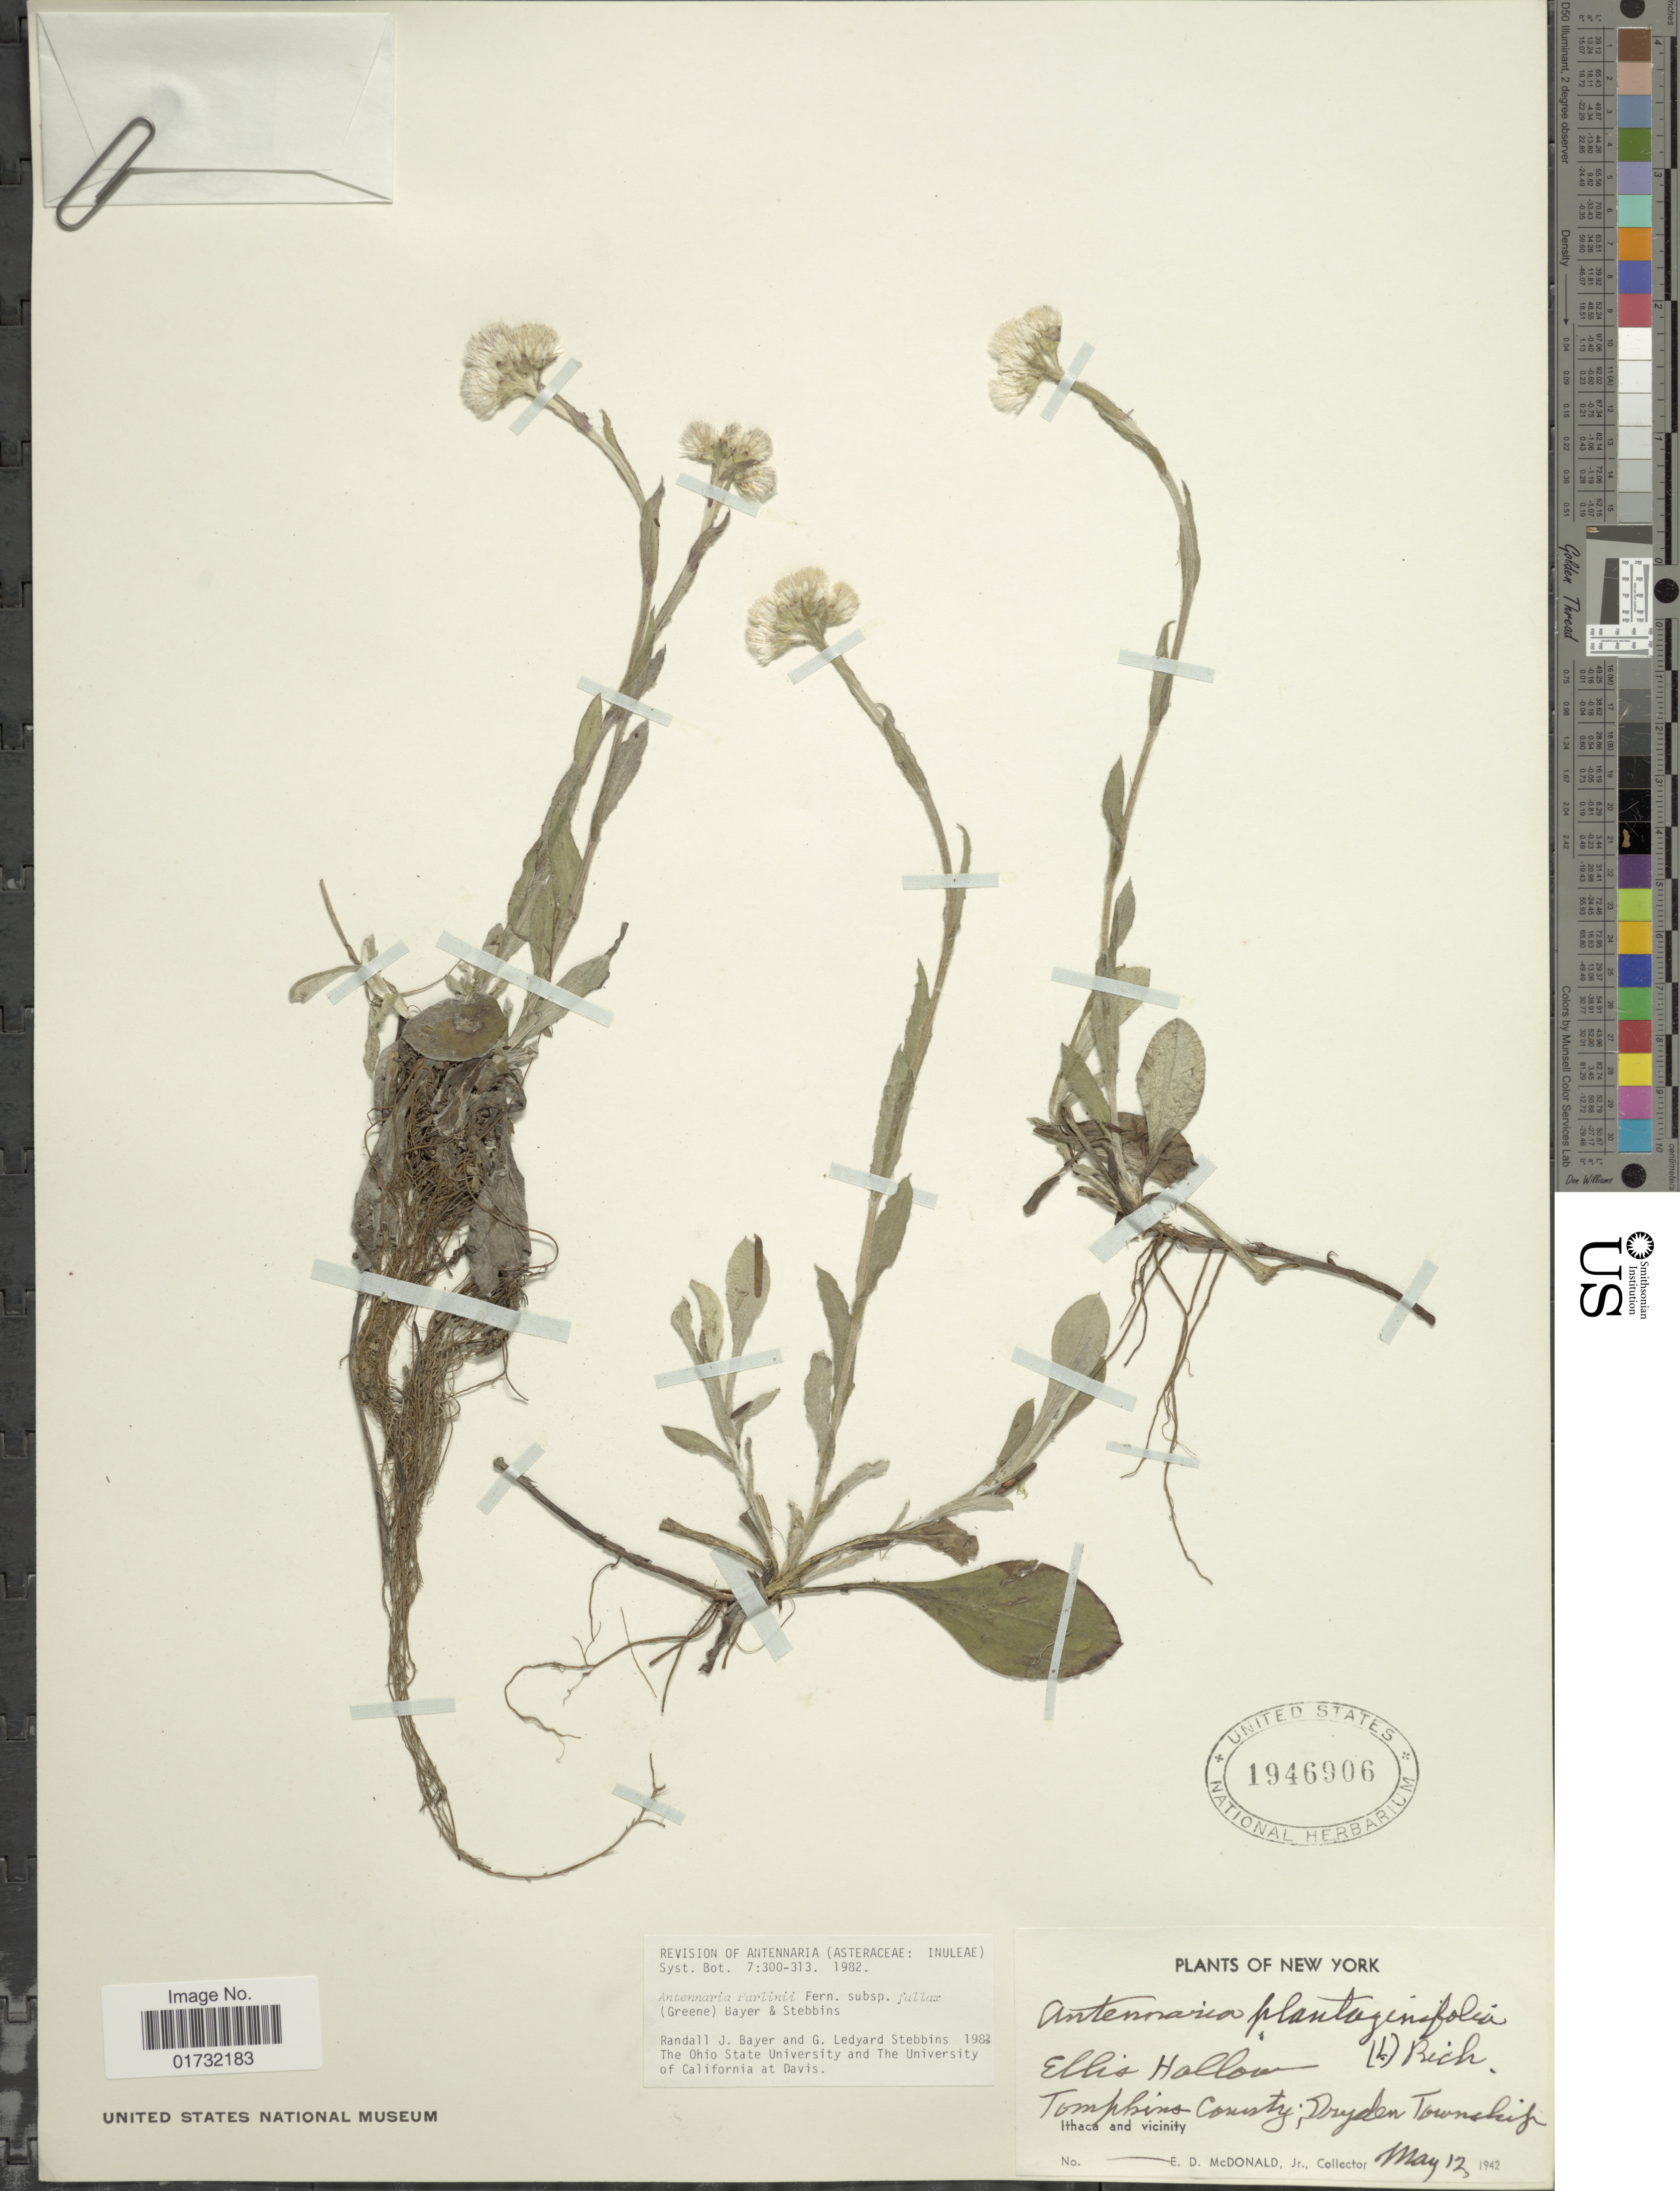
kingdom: Plantae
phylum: Tracheophyta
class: Magnoliopsida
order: Asterales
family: Asteraceae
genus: Antennaria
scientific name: Antennaria parlinii subsp. fallax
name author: (Greene) R.J. Bayer & Stebbins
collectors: E. D. McDonald Jr.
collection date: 1942-05-12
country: United States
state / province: New York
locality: Ellis Hollow. Tompkins County; Dryden Township. Ithaca and vicinity.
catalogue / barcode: US 1946906